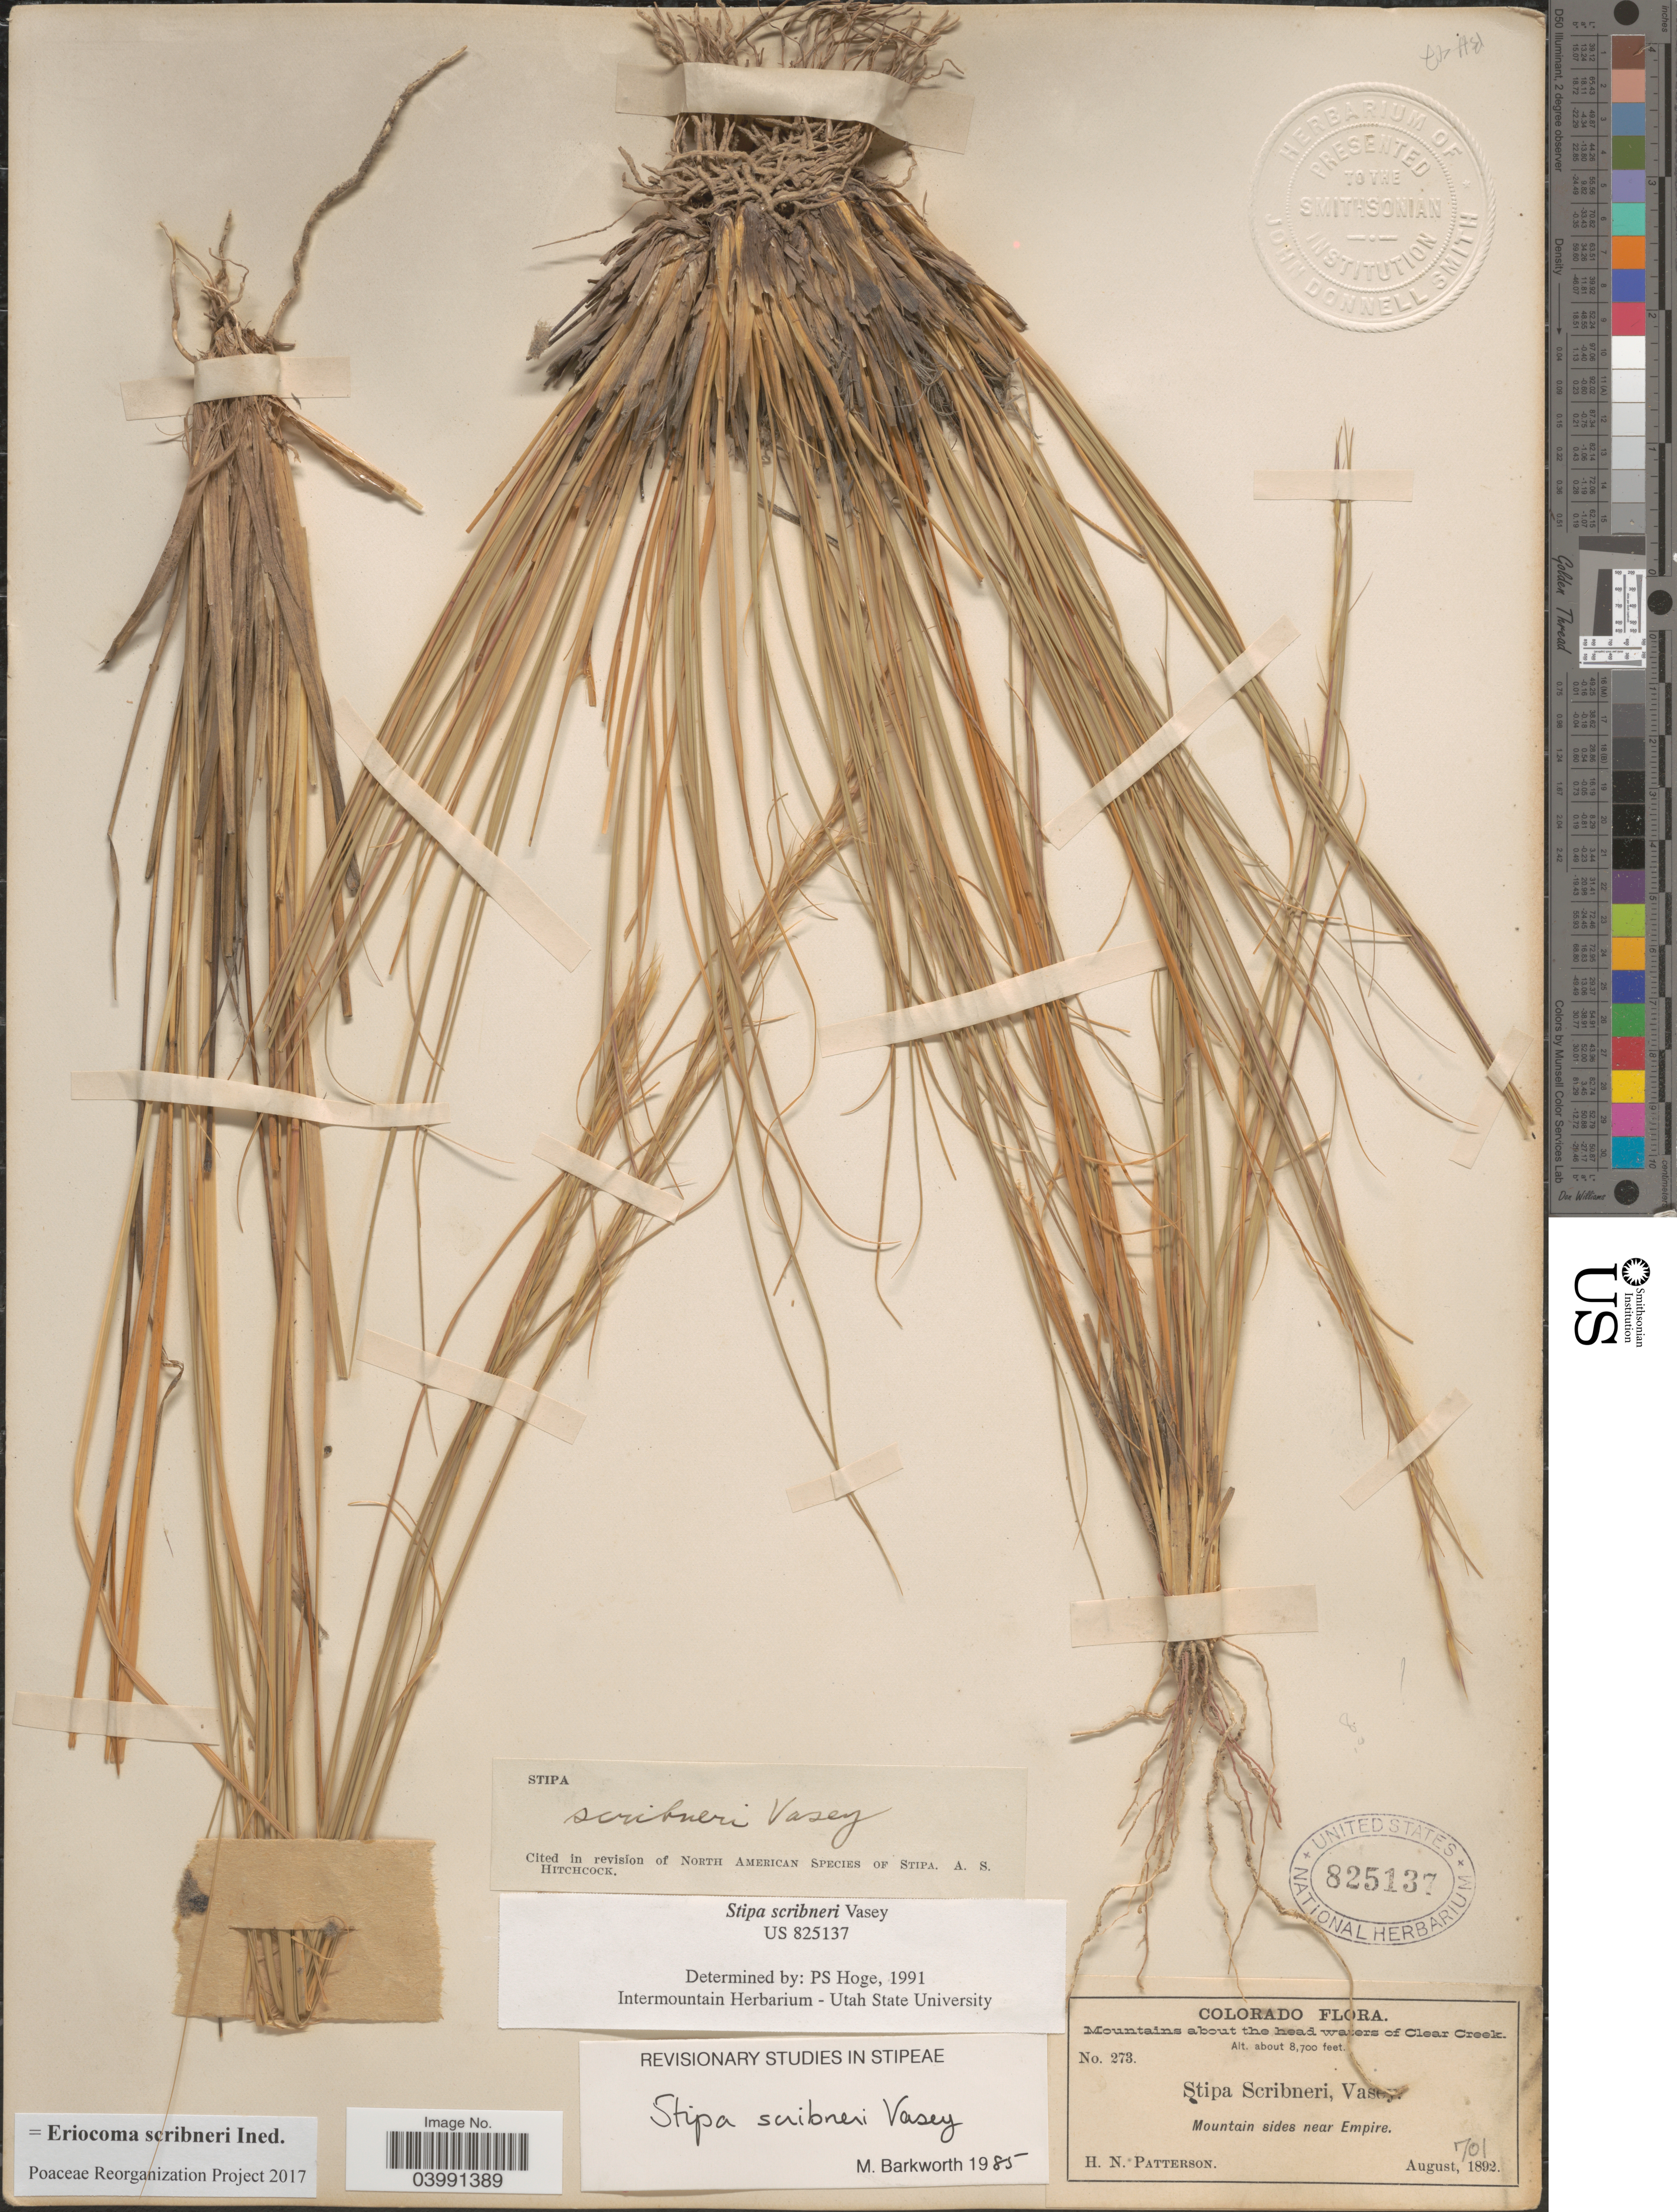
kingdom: Plantae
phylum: Tracheophyta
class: Liliopsida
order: Poales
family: Poaceae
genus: Eriocoma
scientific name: Eriocoma scribneri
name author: (Vasey) Romasch.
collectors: H. N. Patterson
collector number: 273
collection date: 1892-08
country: United States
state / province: Colorado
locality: Mountains about the head waters of Clear Creek. Mountain sides near Empire.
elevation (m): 2652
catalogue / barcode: US 825137